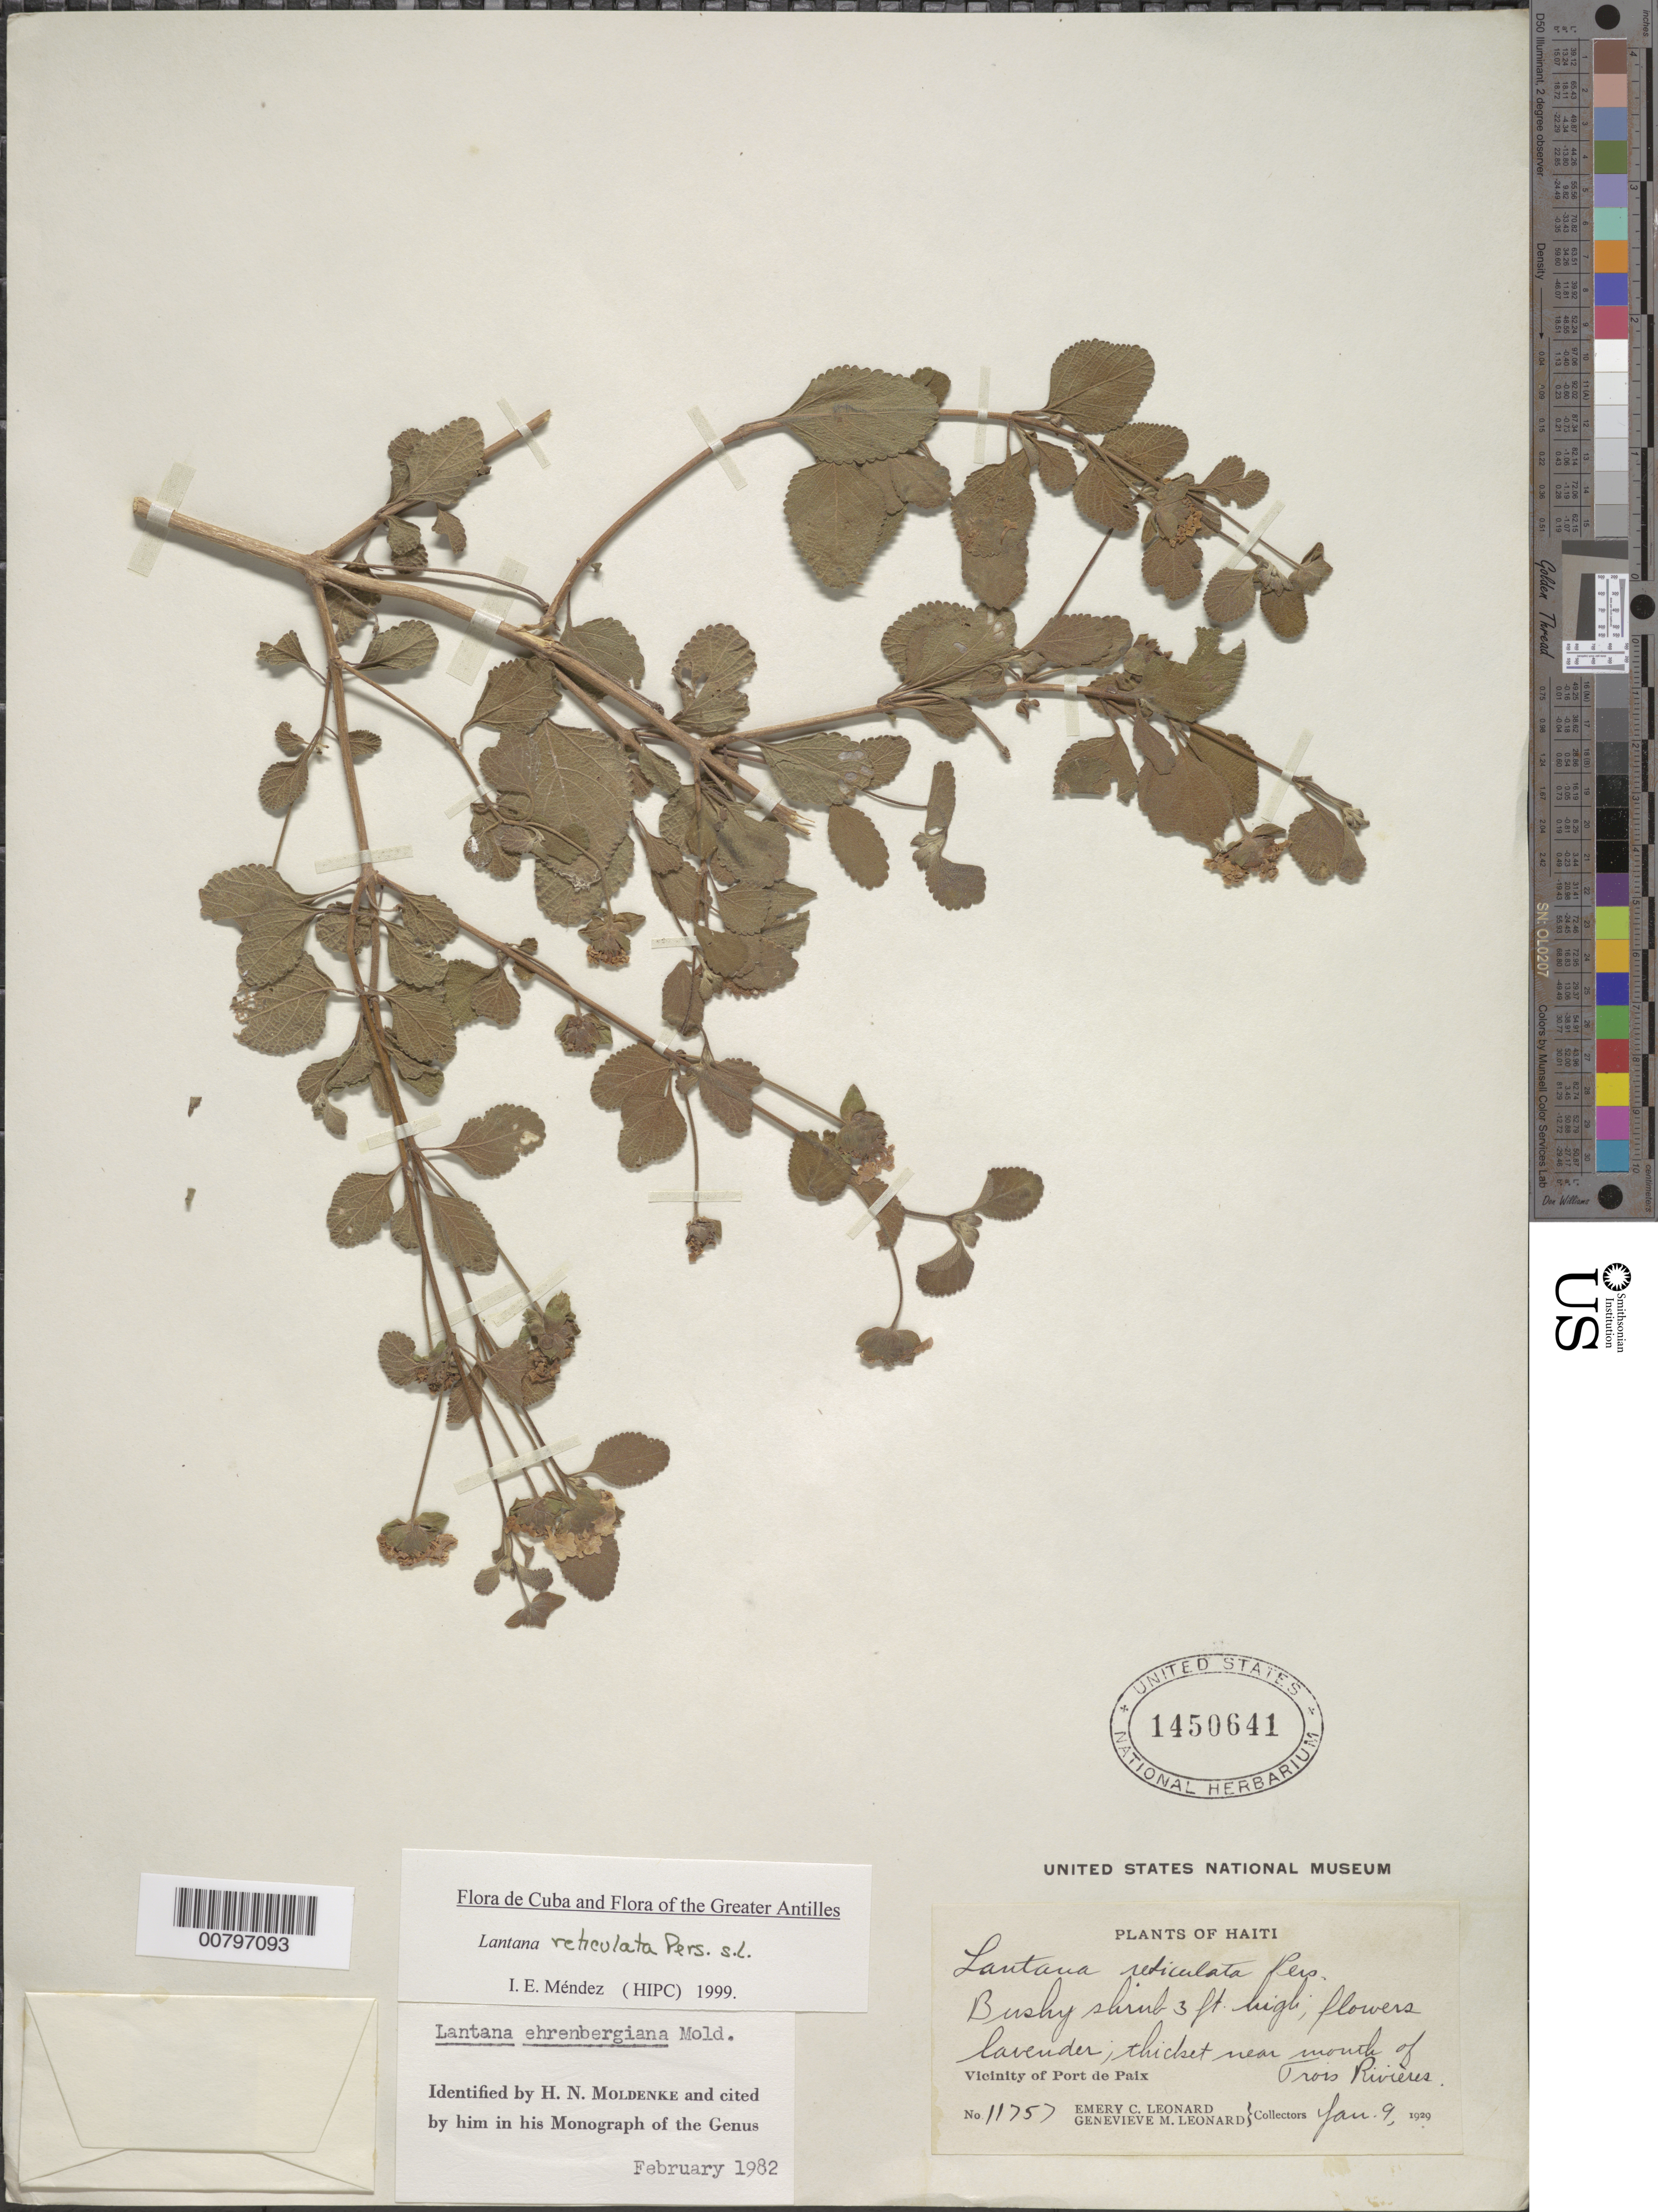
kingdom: Plantae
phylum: Tracheophyta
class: Magnoliopsida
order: Lamiales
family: Verbenaceae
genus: Lantana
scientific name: Lantana reticulata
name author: Pers.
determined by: Méndez, Isidro E., (HIPC)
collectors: E. C. Leonard & G. M. Leonard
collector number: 11757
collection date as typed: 09 Jan 1929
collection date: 1929-01-09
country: Haiti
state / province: Nord-Ouest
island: Hispaniola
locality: Vicinity of Port de Paix, Trois Riveres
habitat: Thicket near mouth of river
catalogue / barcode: US 1450641